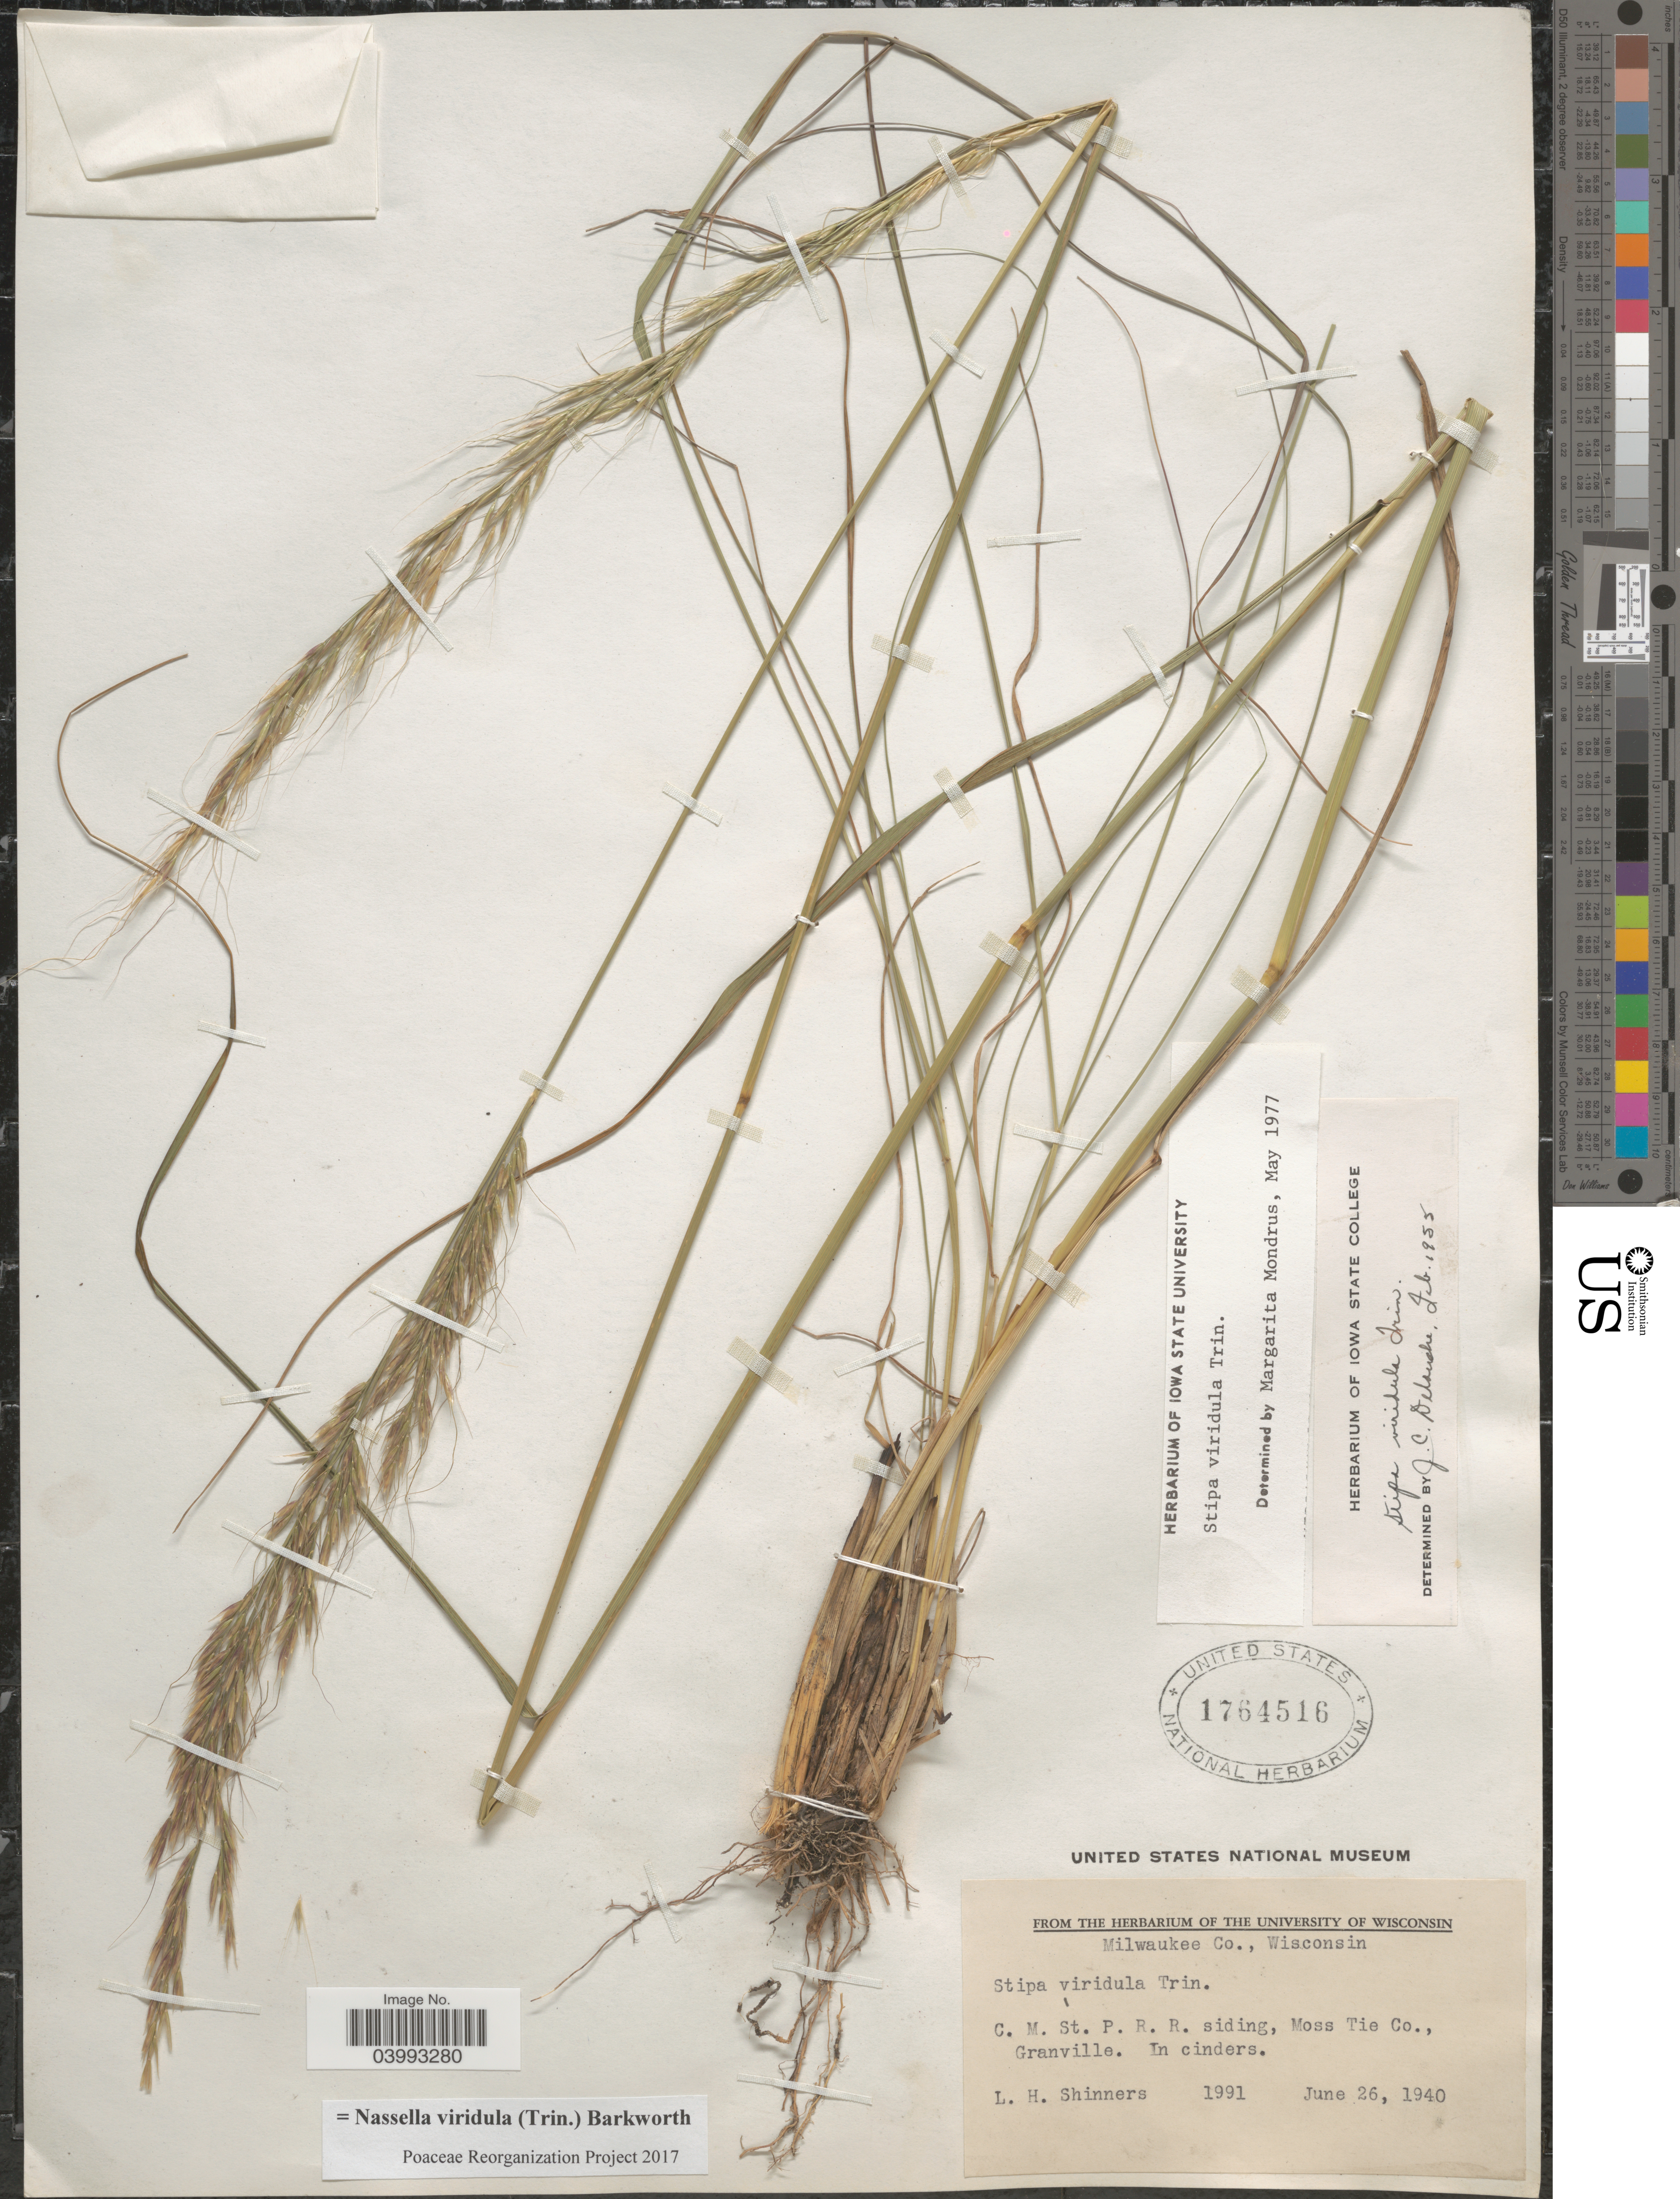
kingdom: Plantae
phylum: Tracheophyta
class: Liliopsida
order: Poales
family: Poaceae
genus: Nassella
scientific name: Nassella viridula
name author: (Trin.) Barkworth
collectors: L. H. Shinners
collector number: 1991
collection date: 1940-06-26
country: United States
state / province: Wisconsin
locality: Milwaukee Co. C. M. St. P. R. R. siding, Moss Tie Co., Granville.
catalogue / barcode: US 1764516